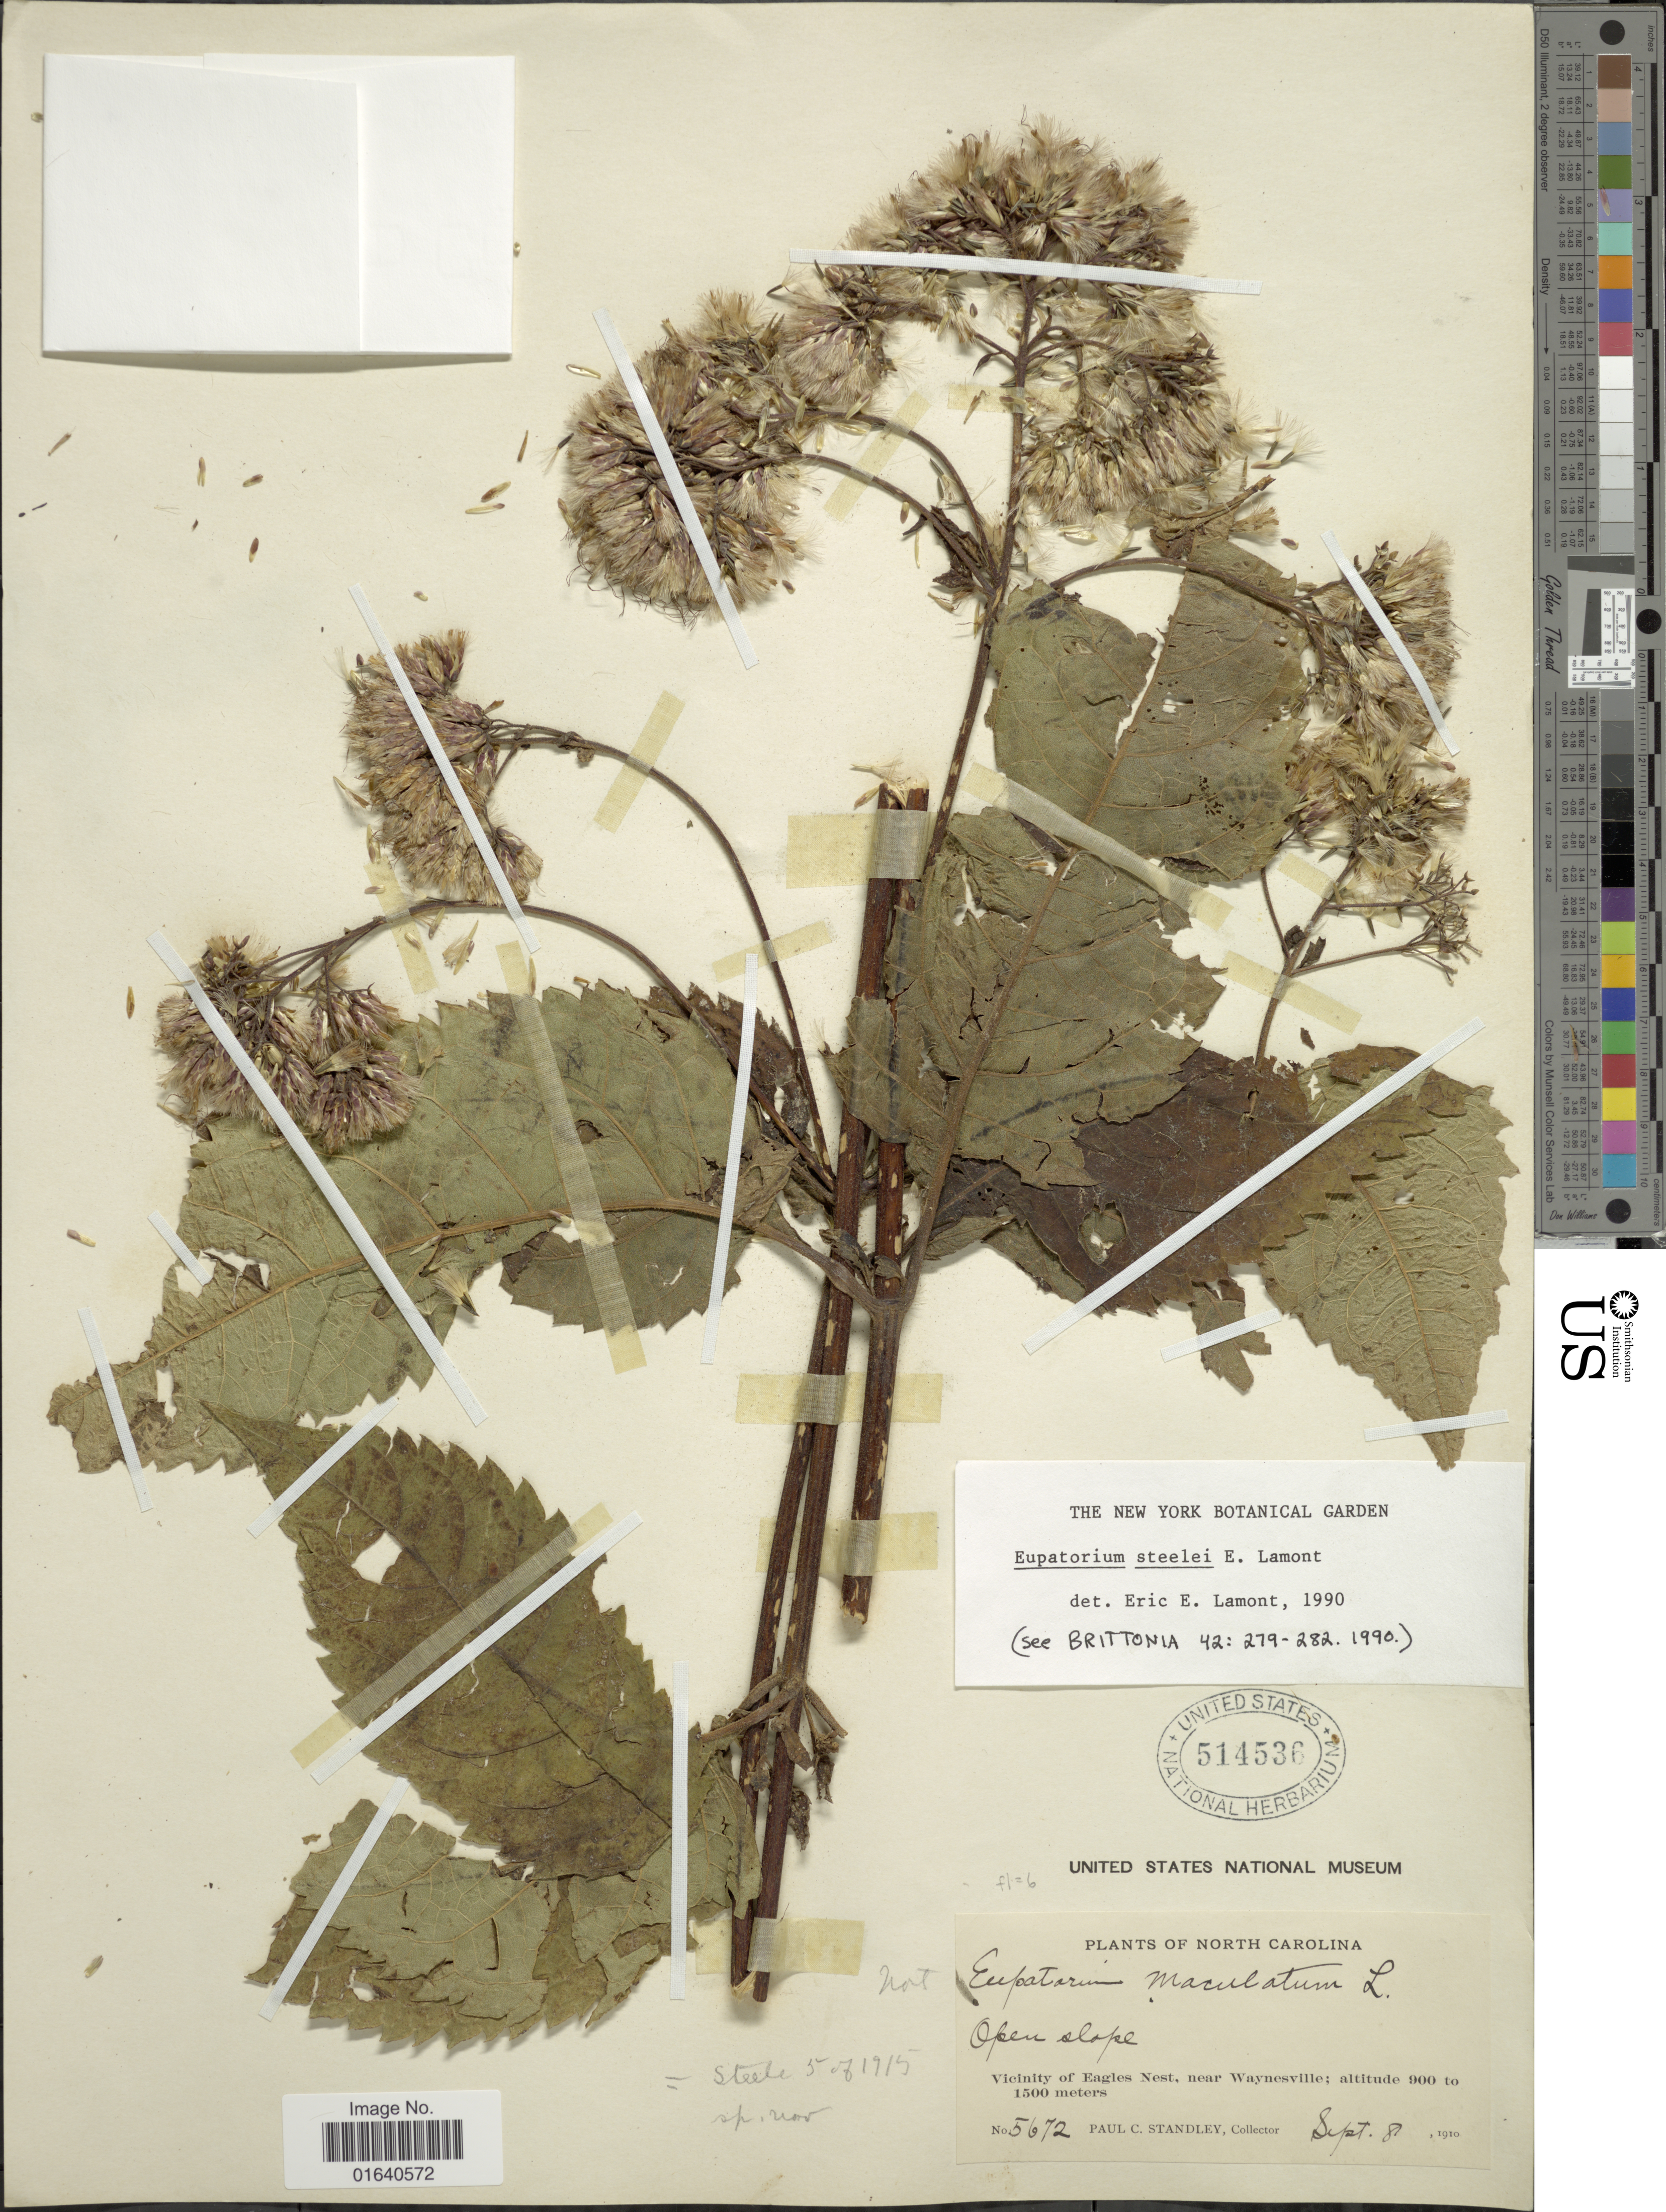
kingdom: Plantae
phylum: Tracheophyta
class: Magnoliopsida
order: Asterales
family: Asteraceae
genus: Eupatorium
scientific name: Eupatorium steelei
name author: E.E. Lamont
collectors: P. C. Standley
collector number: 5672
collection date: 1910-09-08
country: United States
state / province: North Carolina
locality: Open slope, Vicinity of Eagles Nest, near Waynesville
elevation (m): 900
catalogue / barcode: US 514536